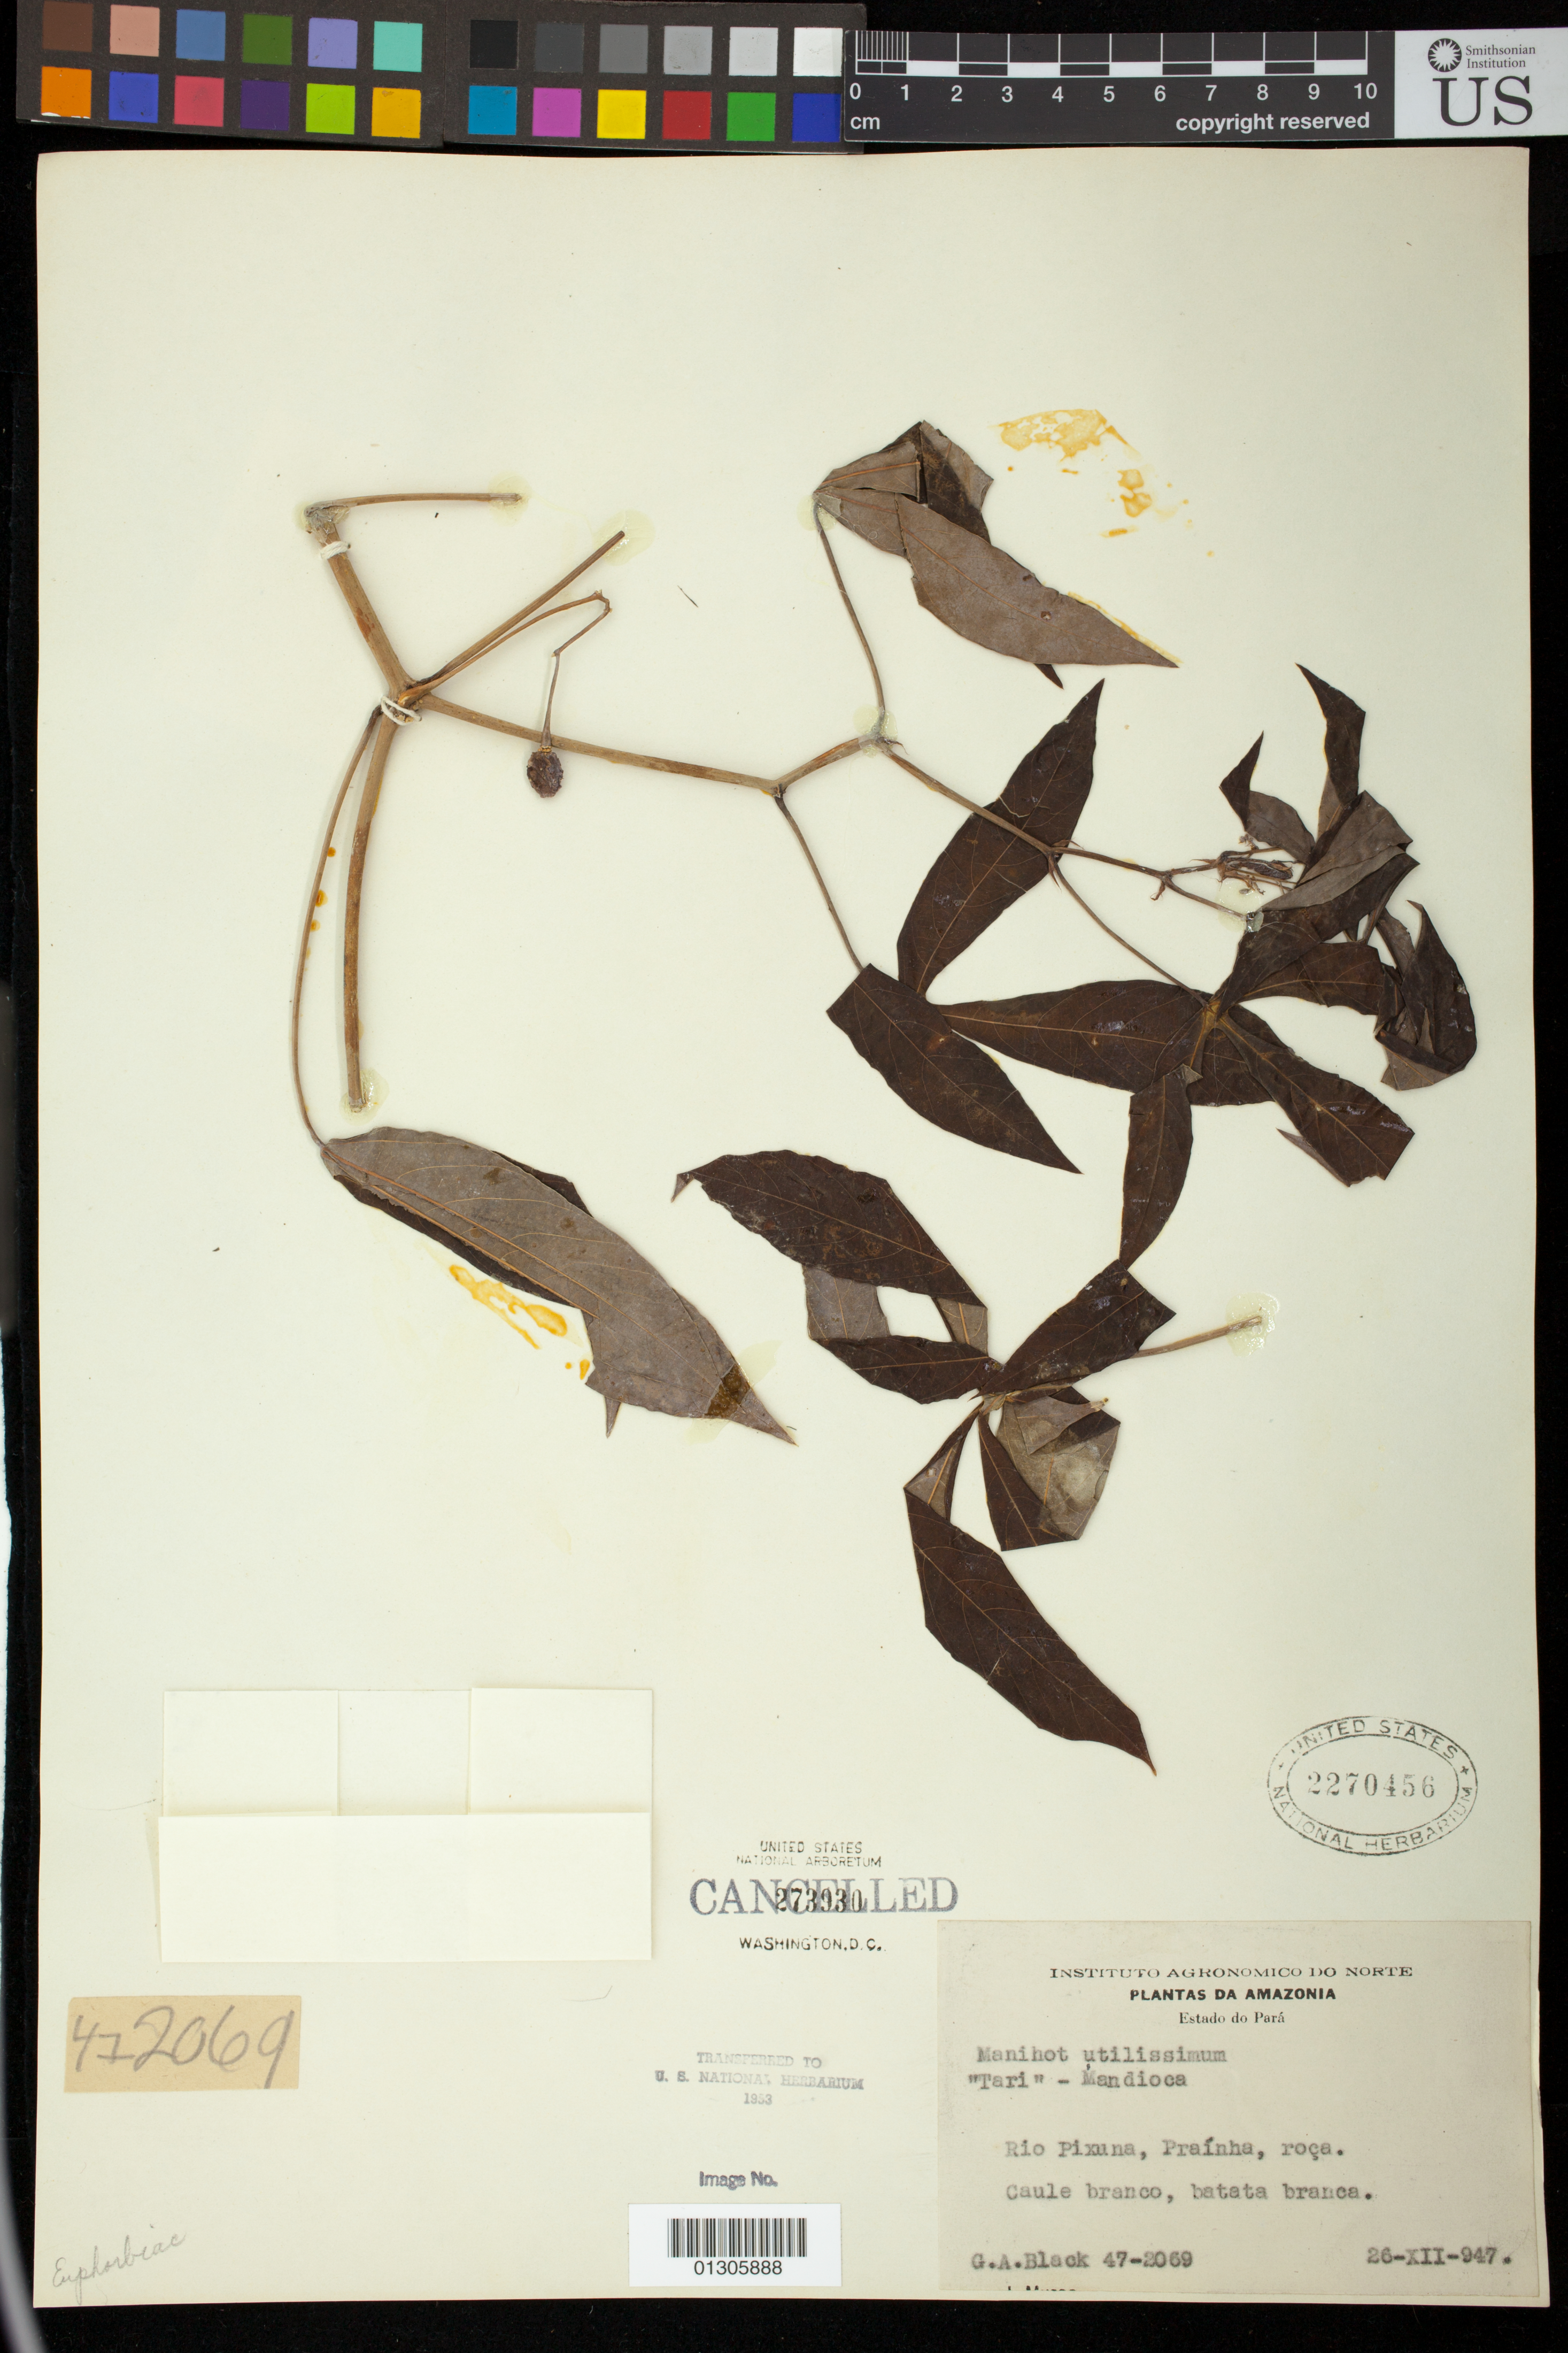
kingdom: Plantae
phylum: Tracheophyta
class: Magnoliopsida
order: Malpighiales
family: Euphorbiaceae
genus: Manihot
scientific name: Manihot esculenta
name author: Crantz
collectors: G. A. Black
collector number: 47-2069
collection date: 1947-12-26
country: Brazil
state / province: Pará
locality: Rio Pixuna, Prainha, roca.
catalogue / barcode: US 2270456